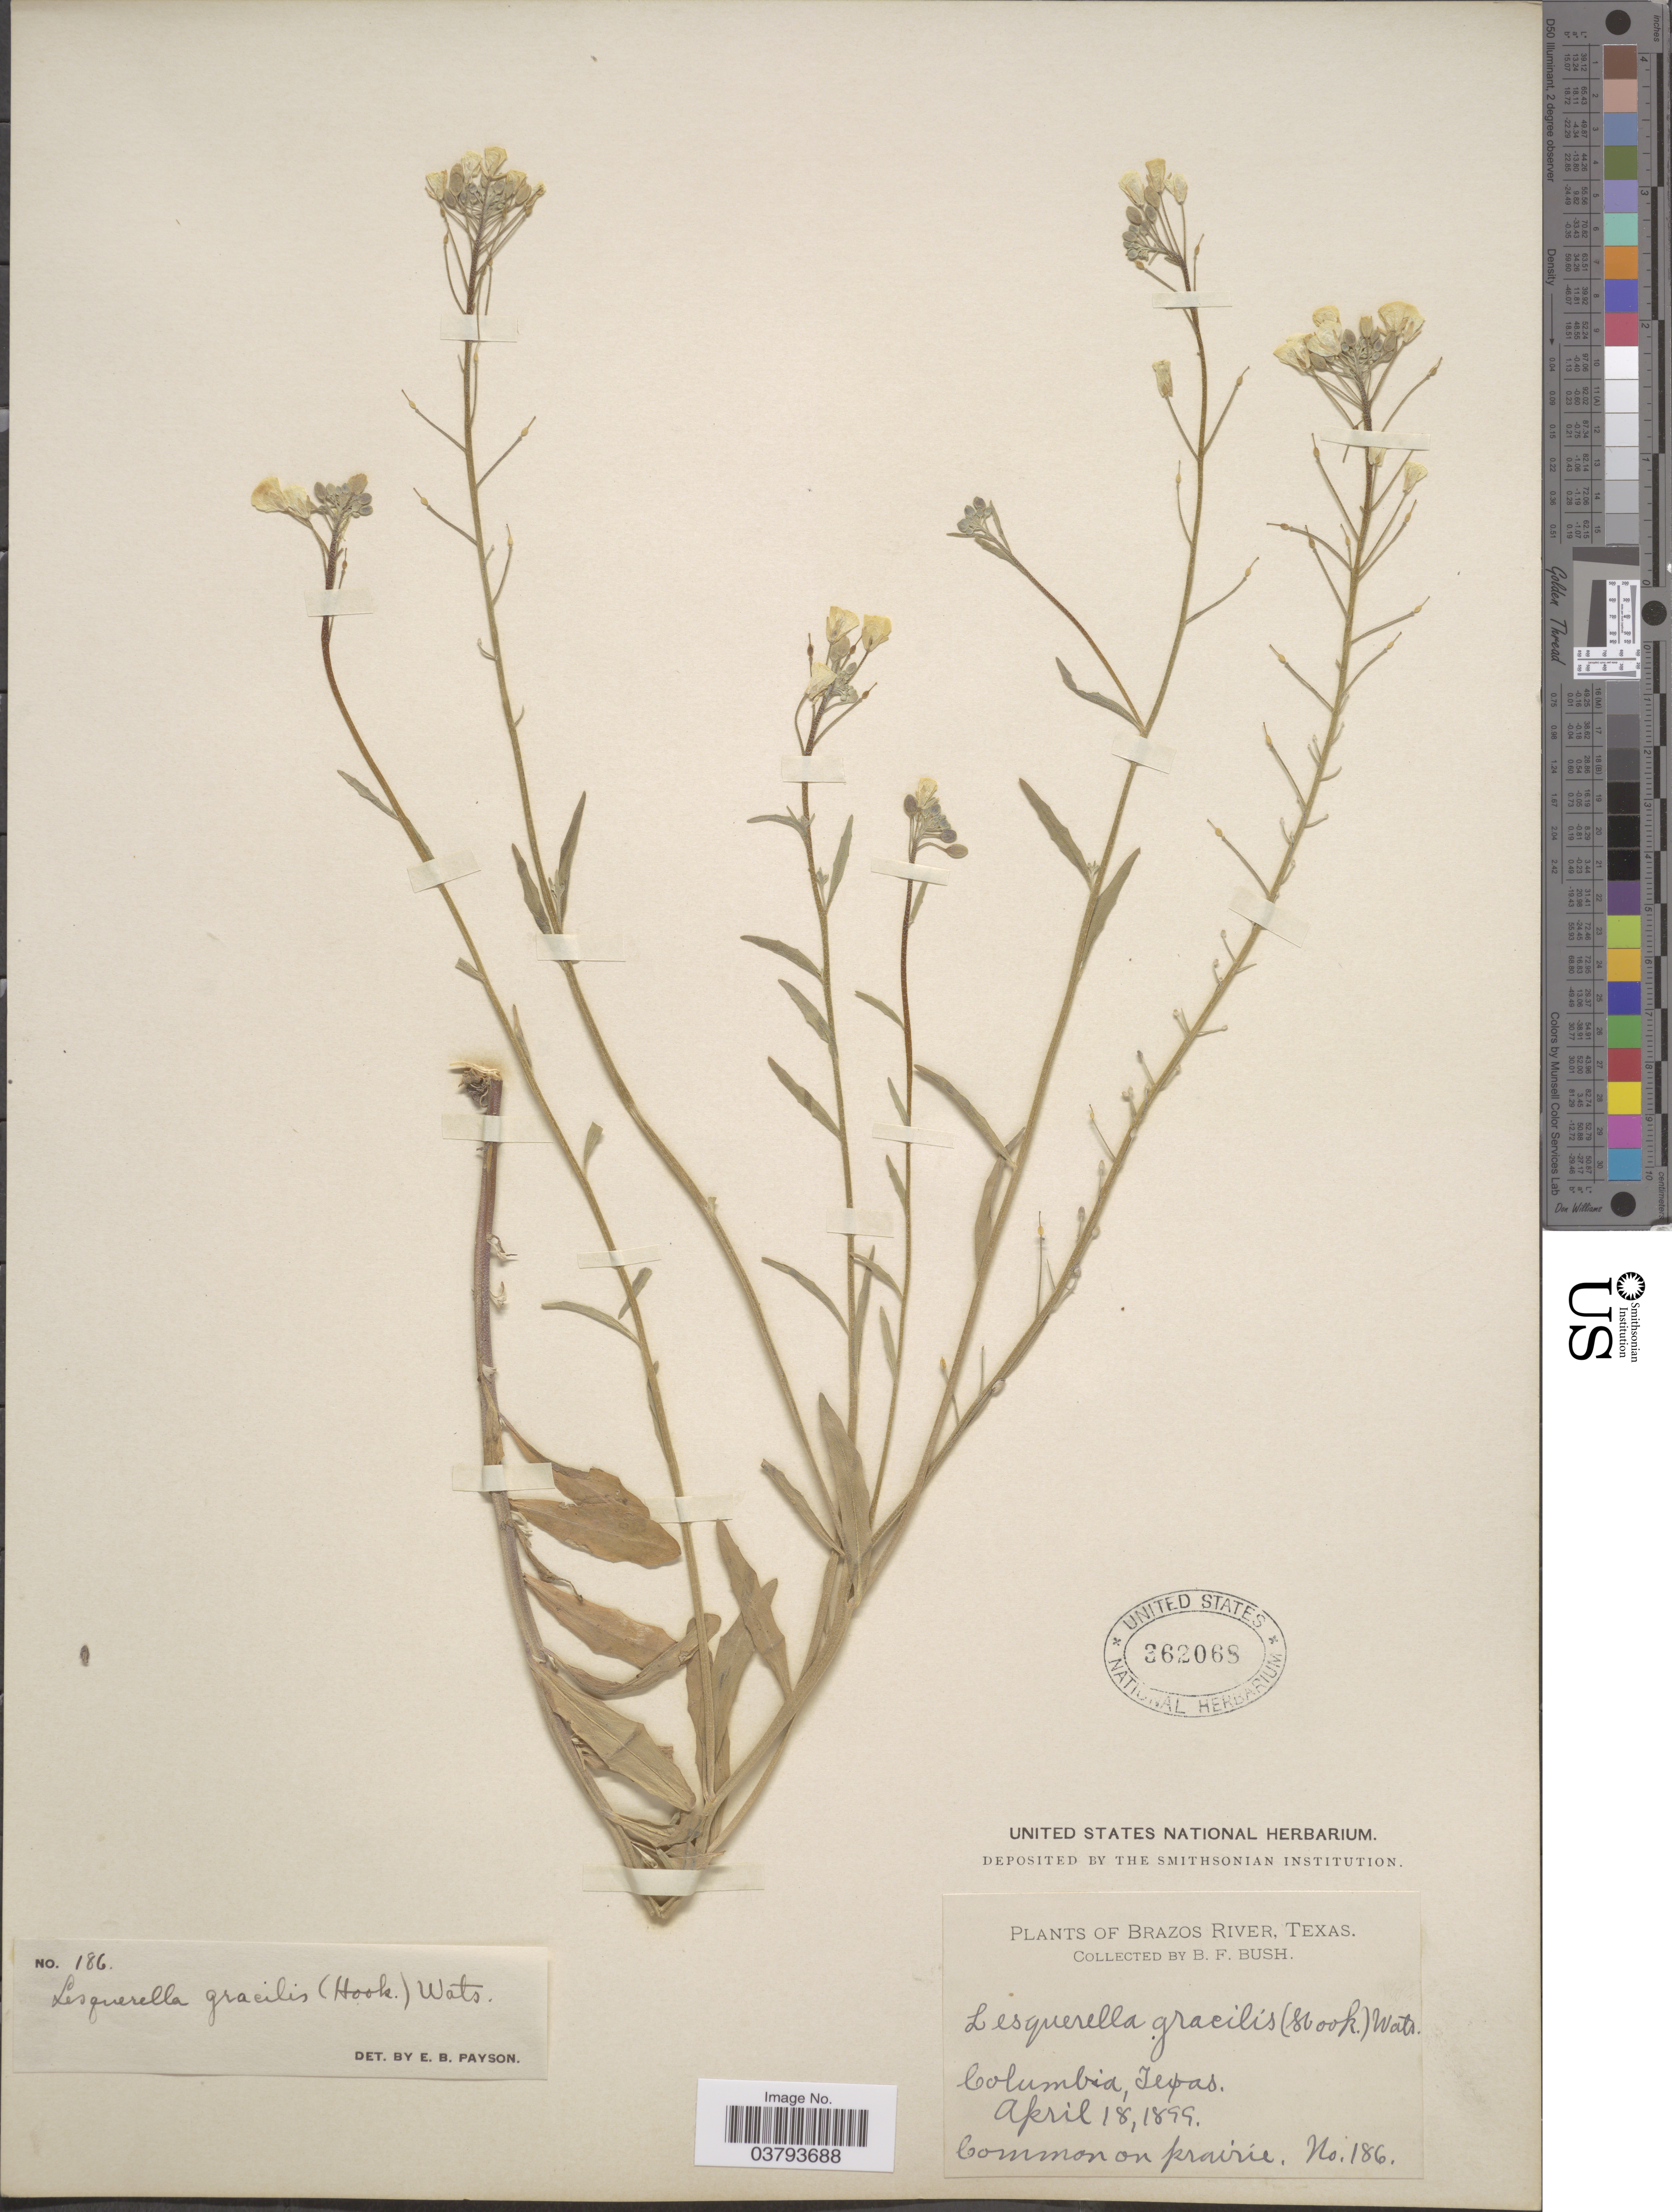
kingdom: Plantae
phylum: Tracheophyta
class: Magnoliopsida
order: Brassicales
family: Brassicaceae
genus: Lesquerella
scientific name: Lesquerella gracilis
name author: (Hook.) S. Watson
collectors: B. F. Bush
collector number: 186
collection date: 1899-04-18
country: United States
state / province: Texas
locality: Brazos River. Columbia.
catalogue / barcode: US 362068